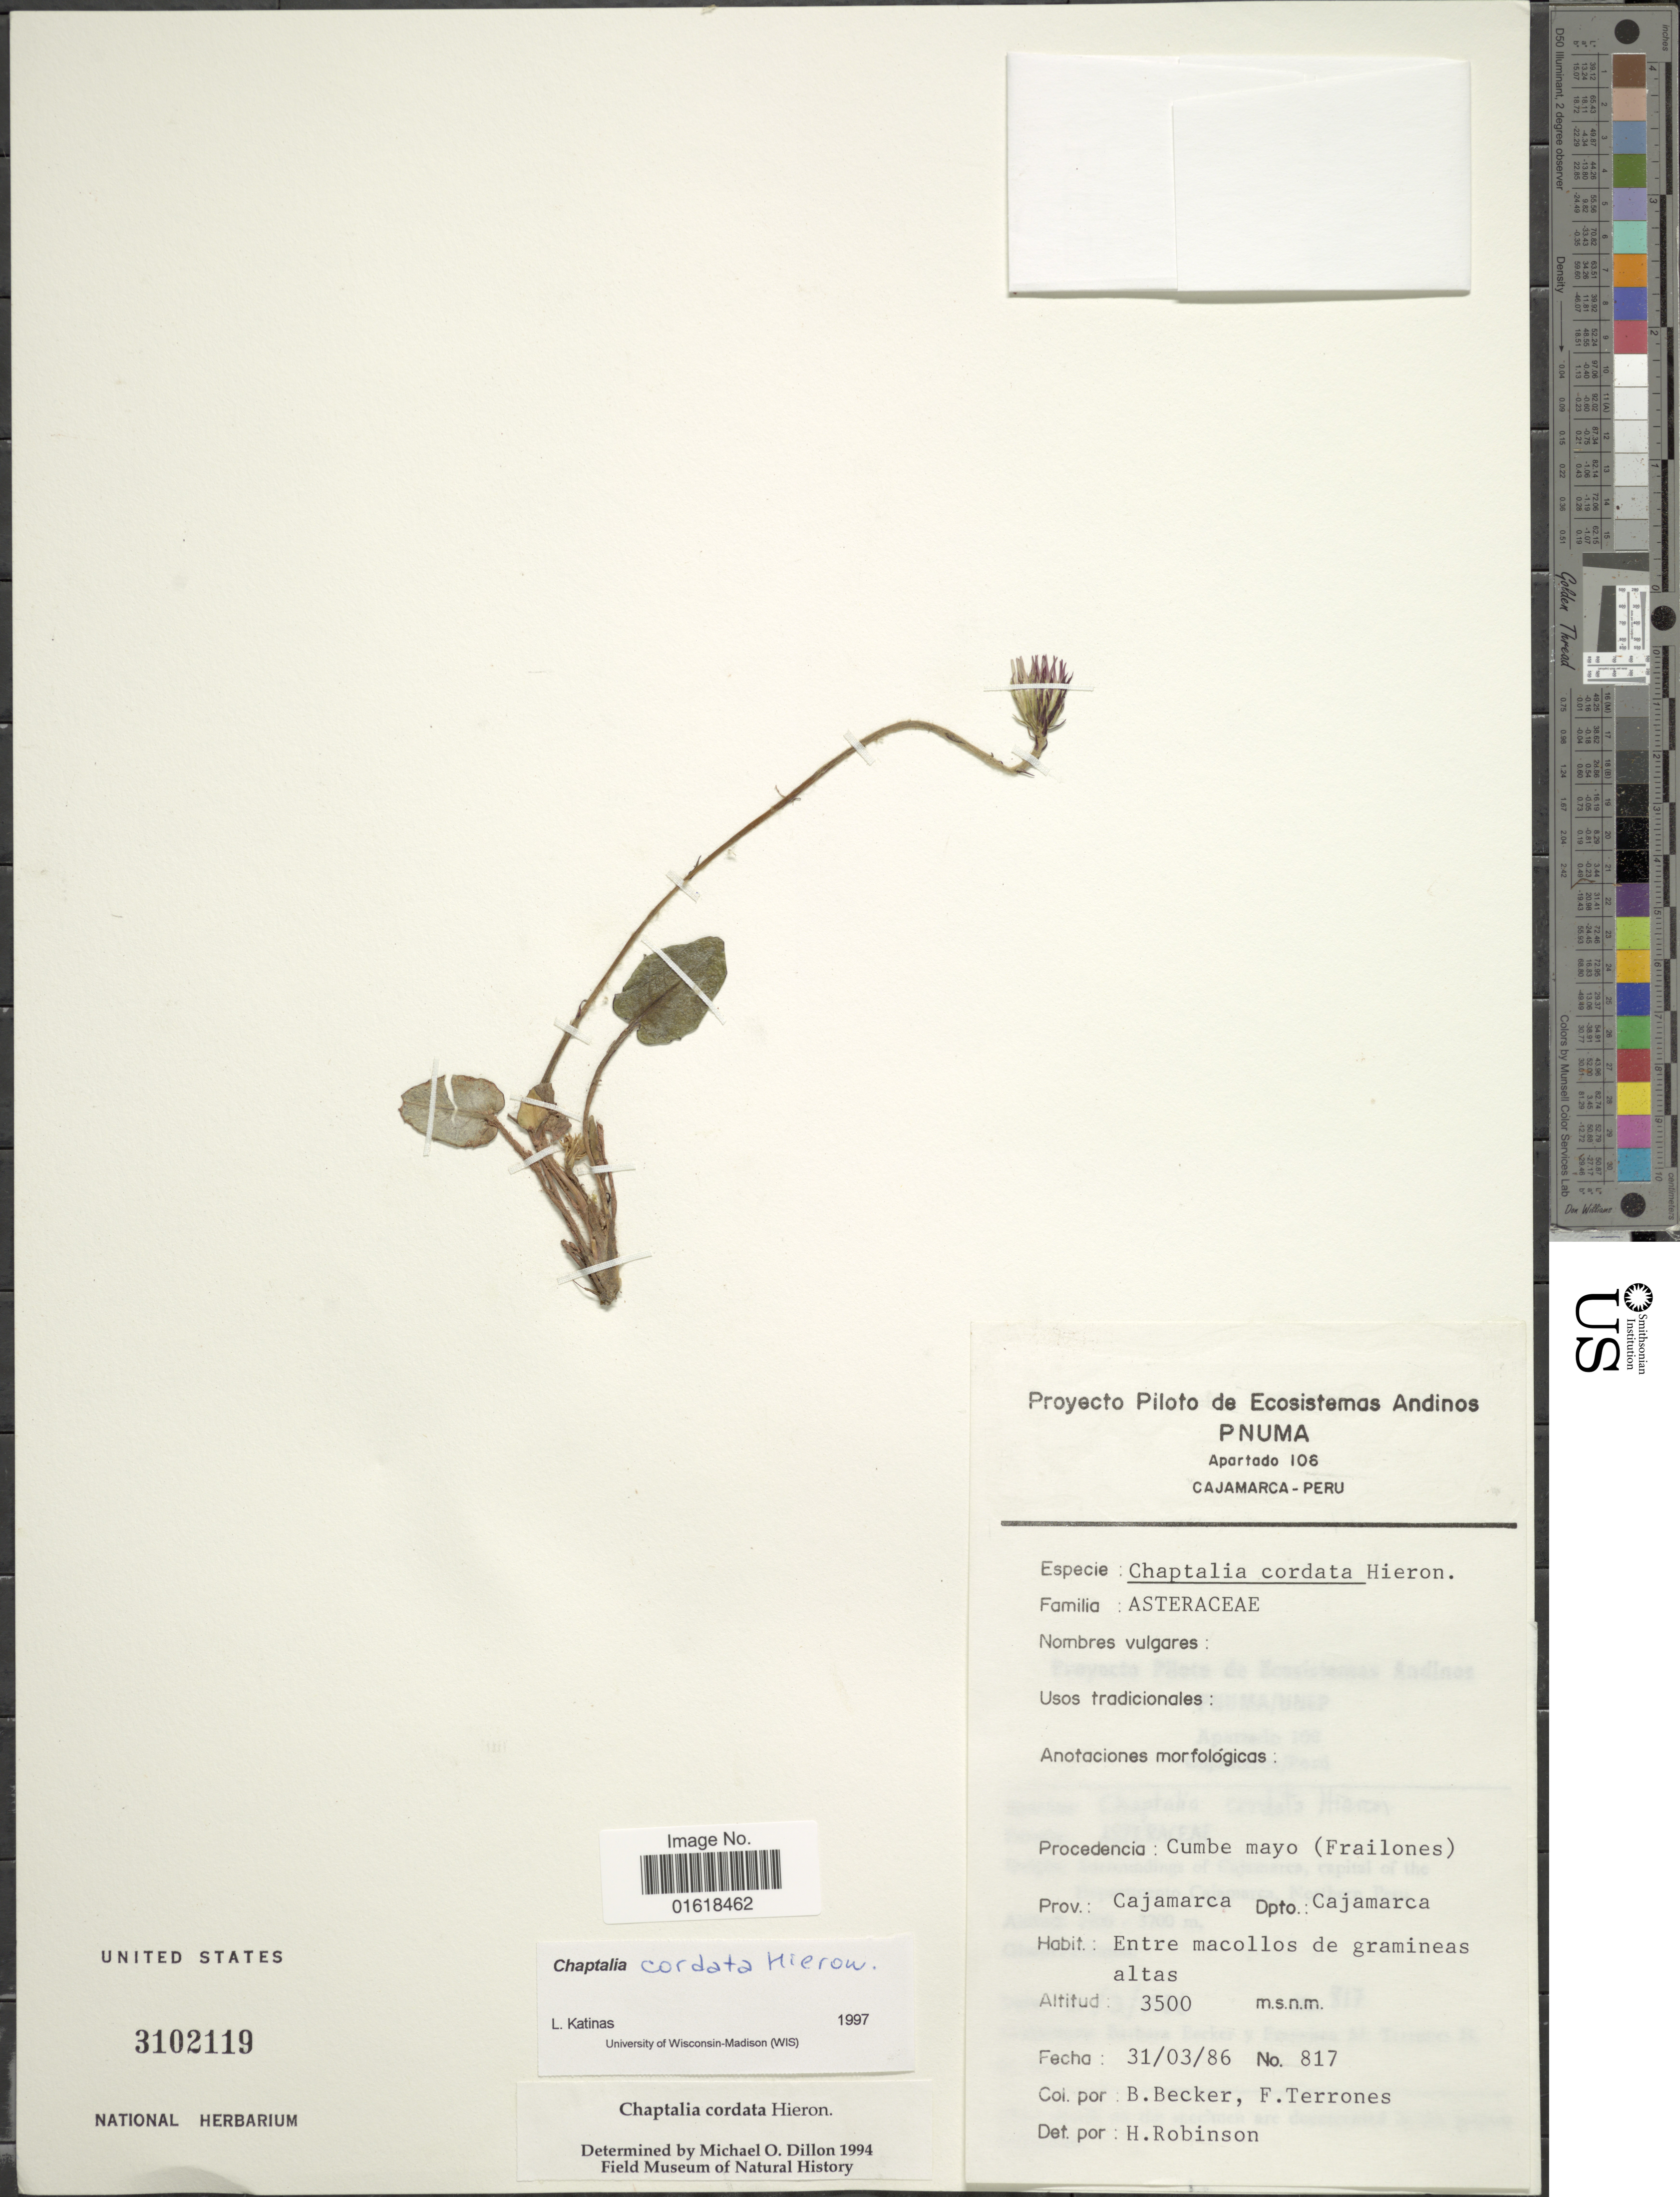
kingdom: Plantae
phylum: Tracheophyta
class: Magnoliopsida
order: Asterales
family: Asteraceae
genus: Chaptalia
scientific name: Chaptalia cordata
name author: Hieron.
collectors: B. Becker & F. Terrones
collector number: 817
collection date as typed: Transcribed d/m/y: 31/3/86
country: Peru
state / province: Cajamarca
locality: Dpto.: Cajamarca. Procedencia: Cumbe mayo (Frailones)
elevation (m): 3500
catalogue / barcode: US 3102119